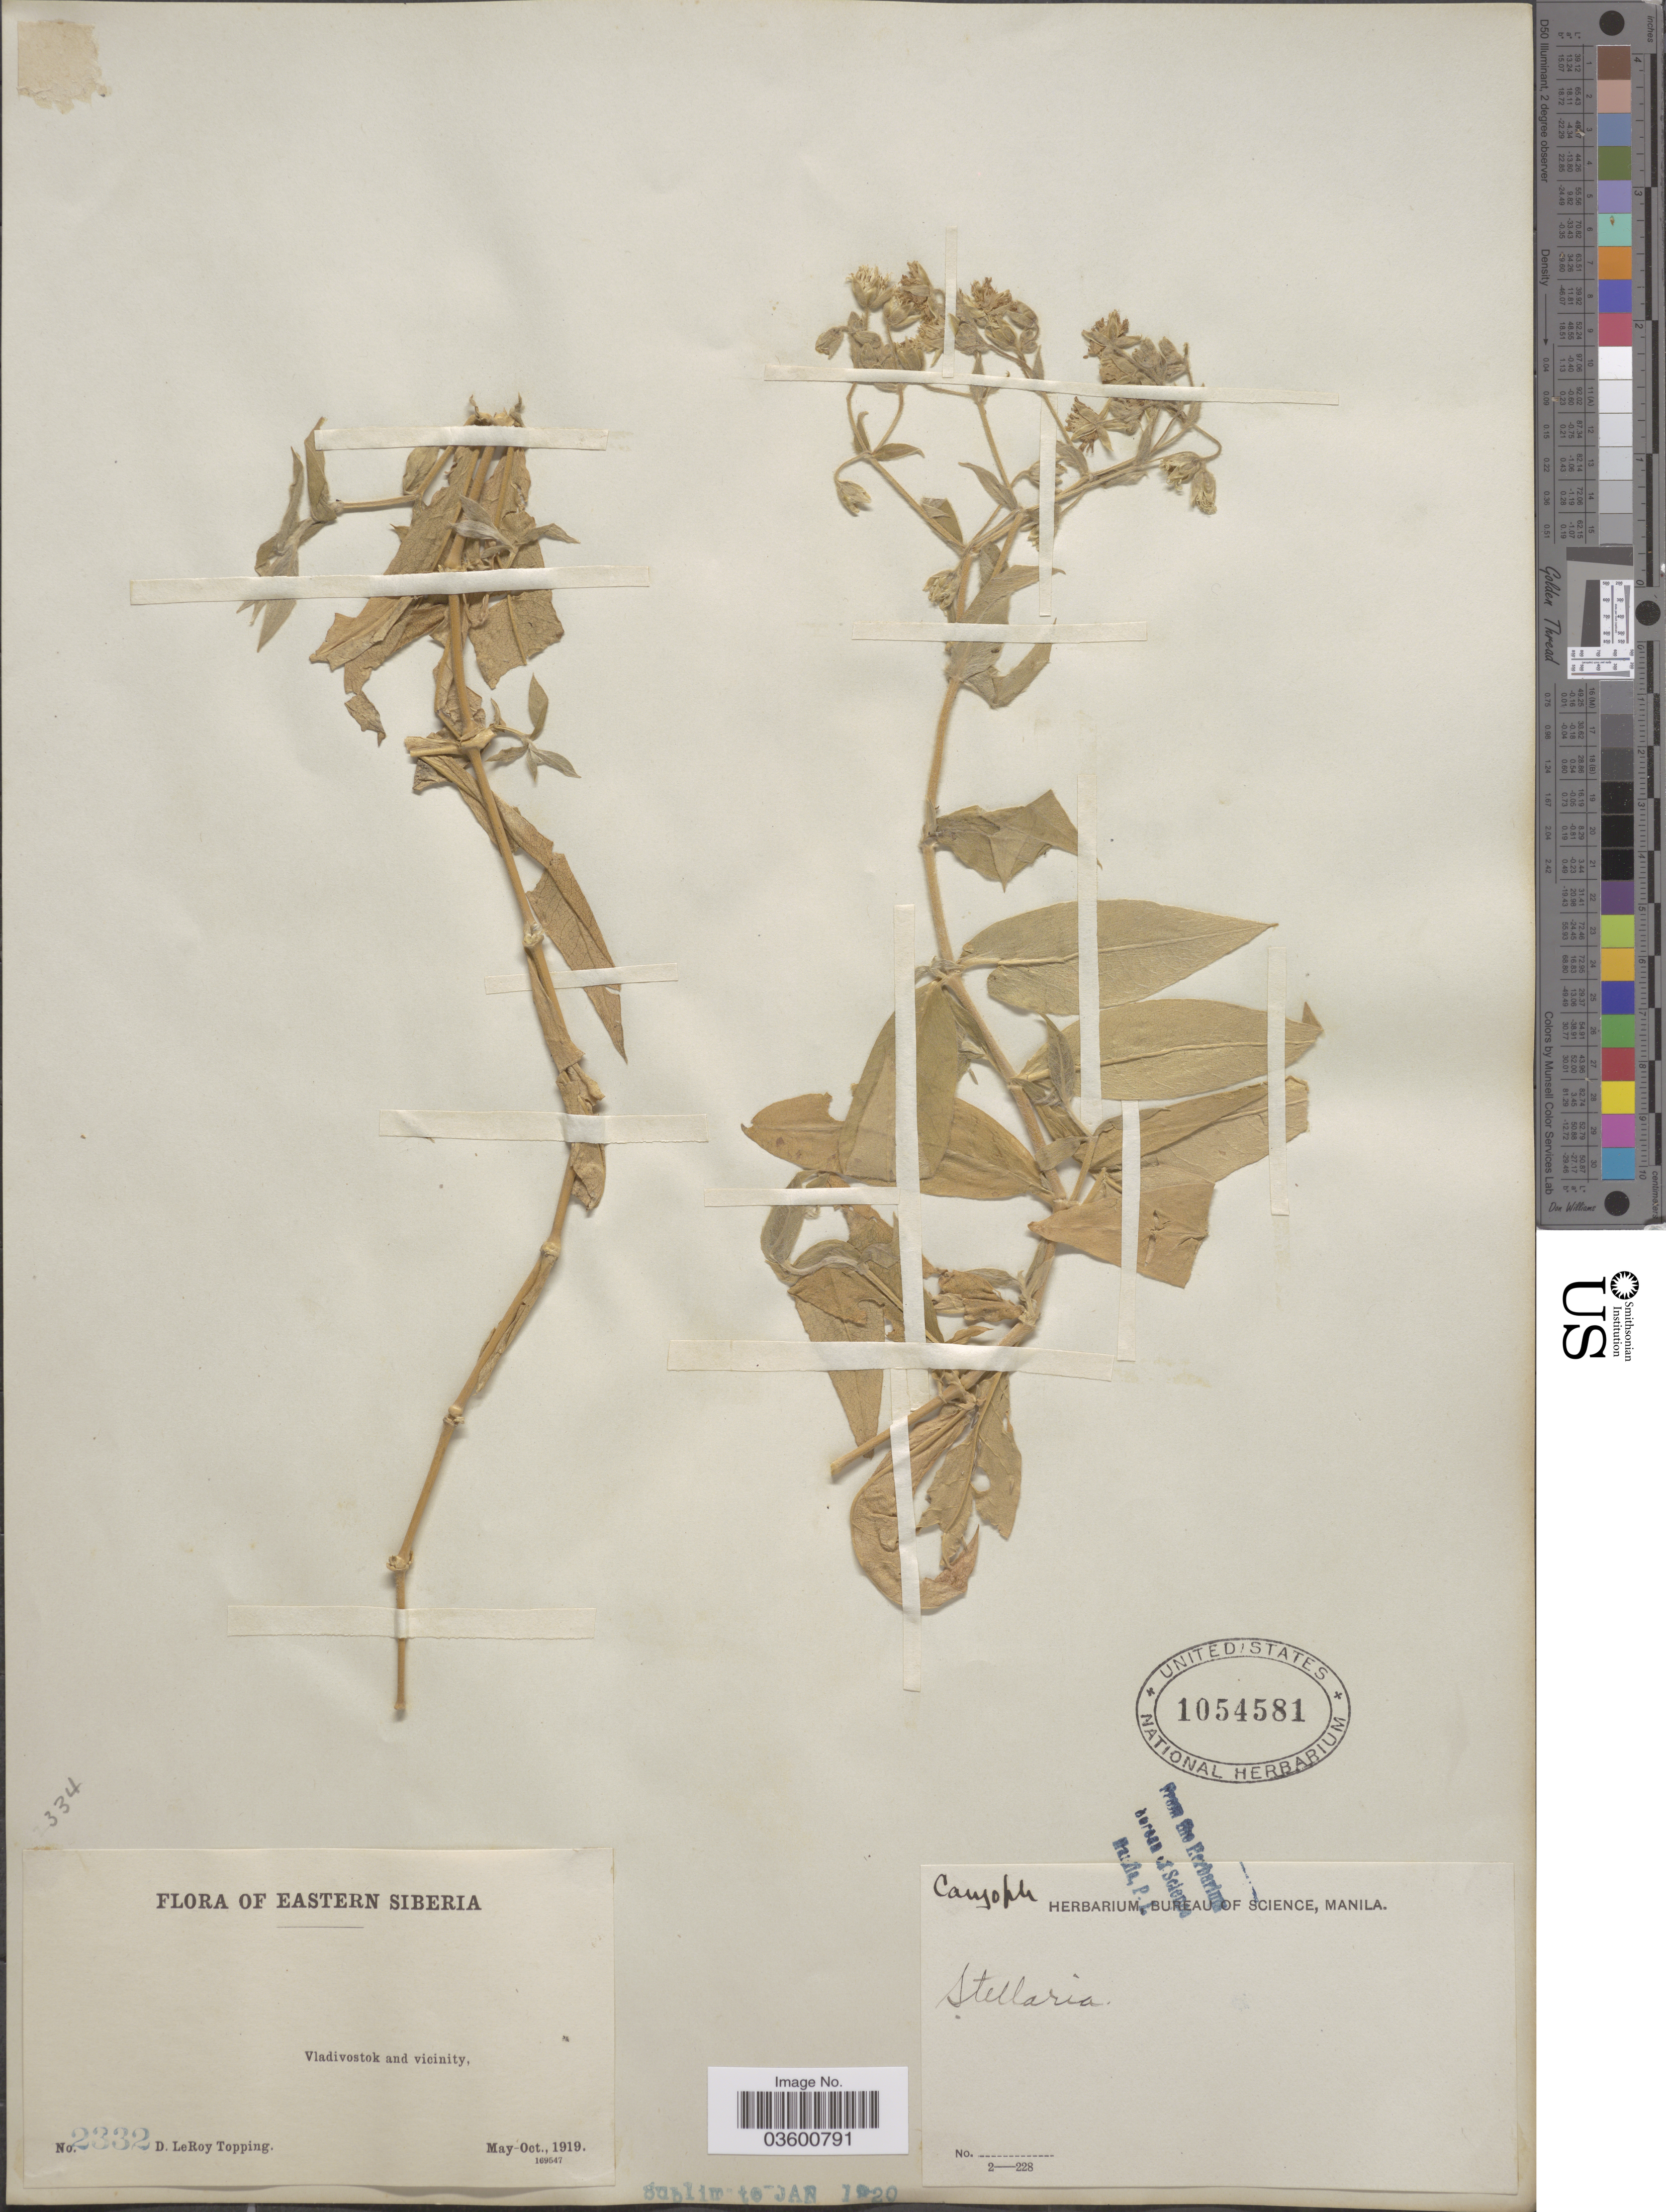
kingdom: Plantae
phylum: Tracheophyta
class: Magnoliopsida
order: Caryophyllales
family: Caryophyllaceae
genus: Stellaria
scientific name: Stellaria sp.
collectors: D. L. Topping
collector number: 2332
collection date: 1919-05/1919-10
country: Russian Federation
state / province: Primorsky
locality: Eastern Siberia. Vladivostok and vicinity.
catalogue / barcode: US 1054581